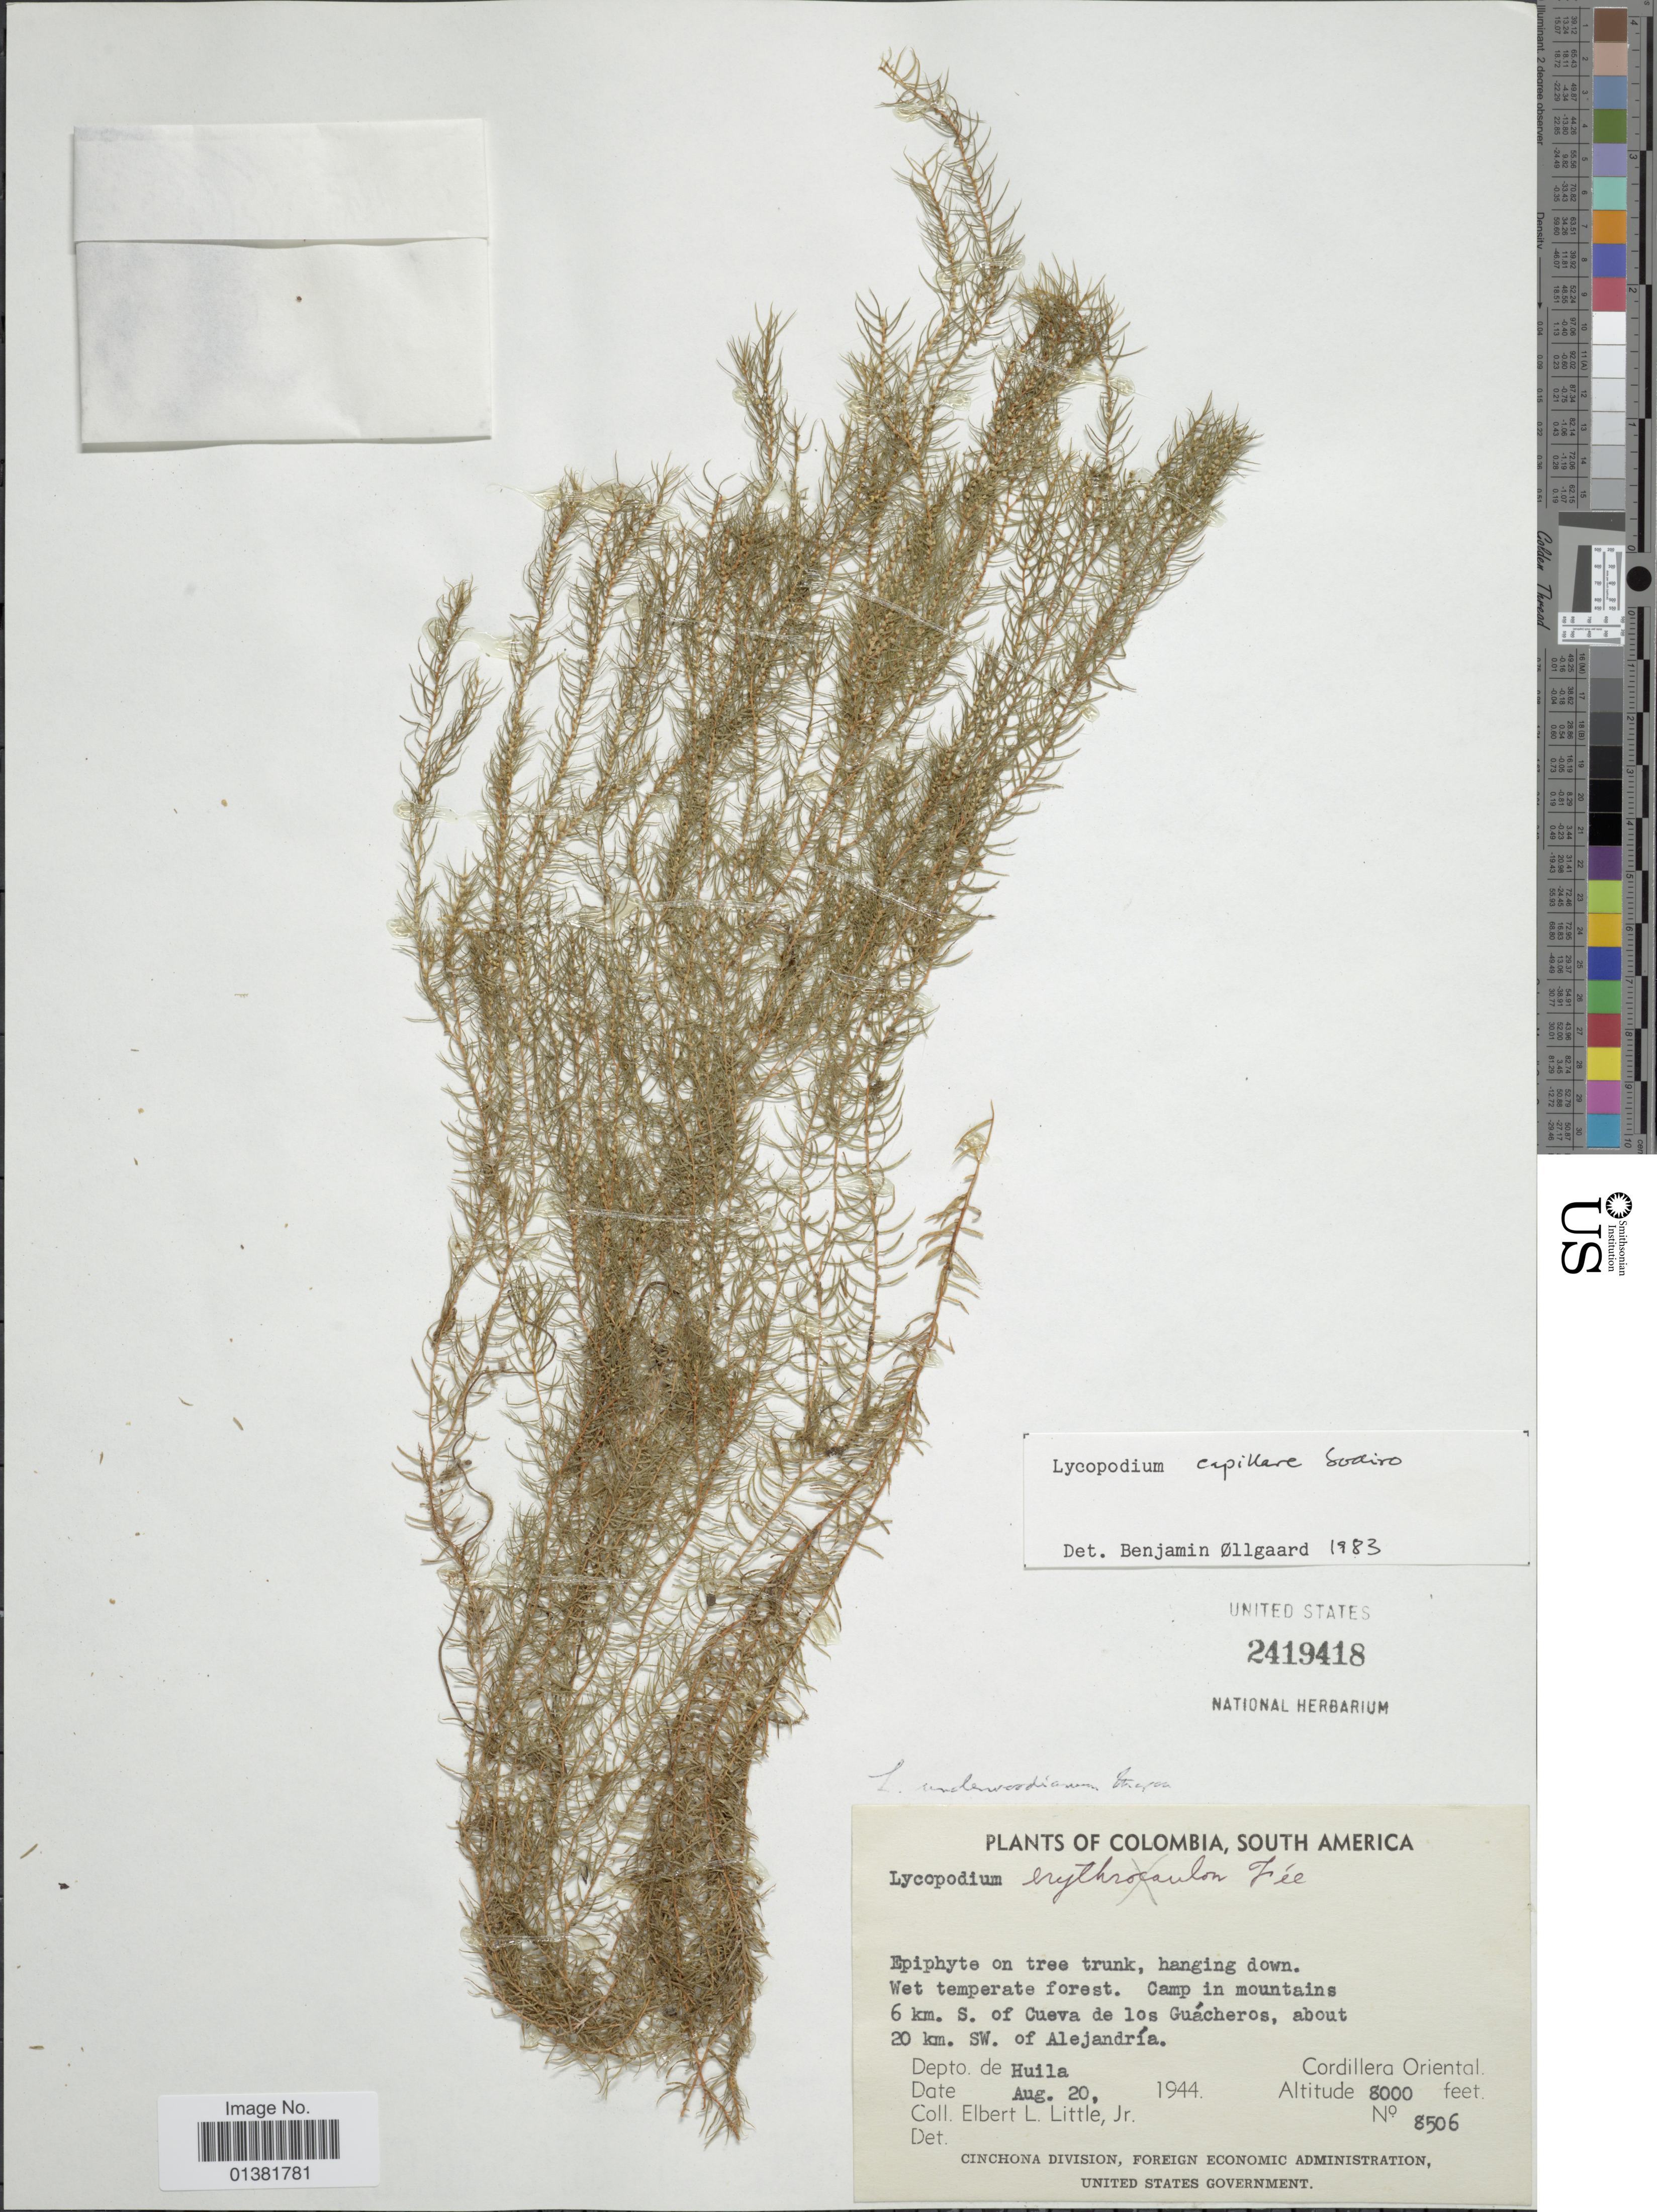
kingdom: Plantae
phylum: Tracheophyta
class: Lycopodiopsida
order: Lycopodiales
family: Lycopodiaceae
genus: Phlegmariurus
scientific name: Phlegmariurus capillaris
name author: (Sodiro) B. Øllg.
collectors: E. L. Little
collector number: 8506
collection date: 1944-08-20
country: Colombia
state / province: Huila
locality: Camp in mountains 6 km. S. of Cueva de los Guácheros, about 20 km. SW. of Alejandría, Cordillera Oriental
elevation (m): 2438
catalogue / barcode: US 2419418